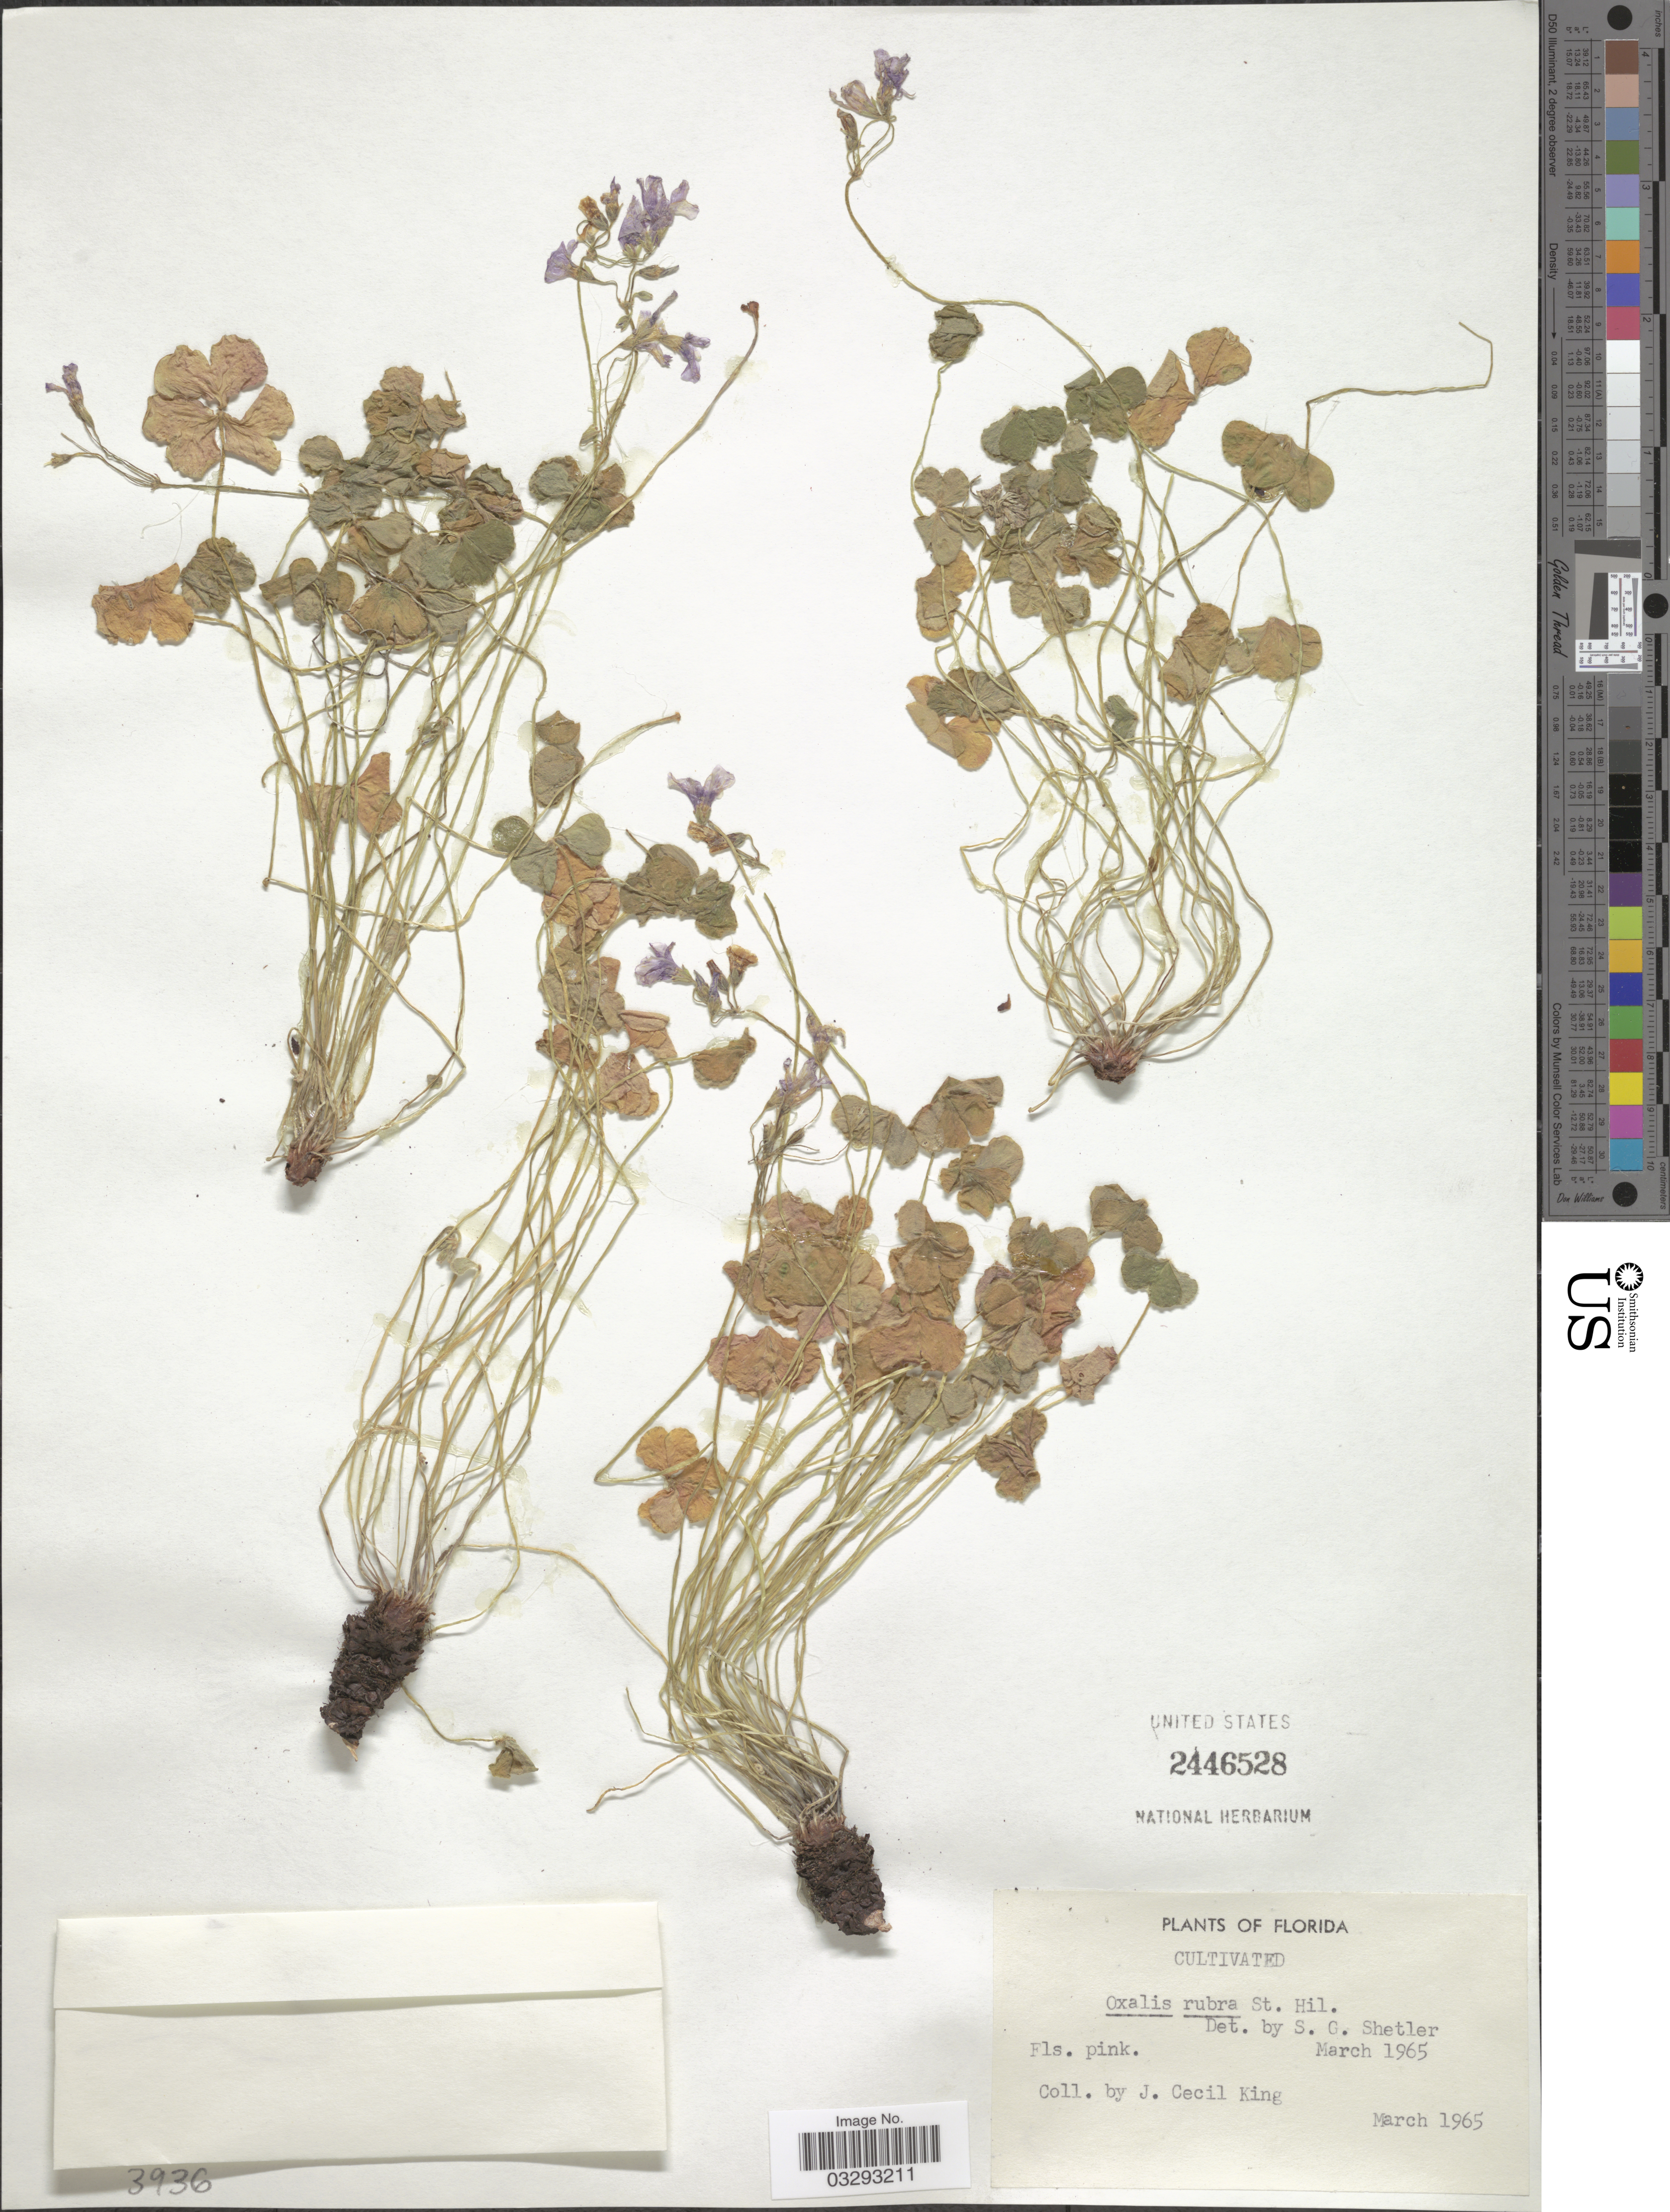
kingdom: Plantae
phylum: Tracheophyta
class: Magnoliopsida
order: Oxalidales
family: Oxalidaceae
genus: Oxalis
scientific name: Oxalis rubra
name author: A. St.-Hil.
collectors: J. King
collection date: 1965-03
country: United States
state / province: Florida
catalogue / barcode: US 2446528